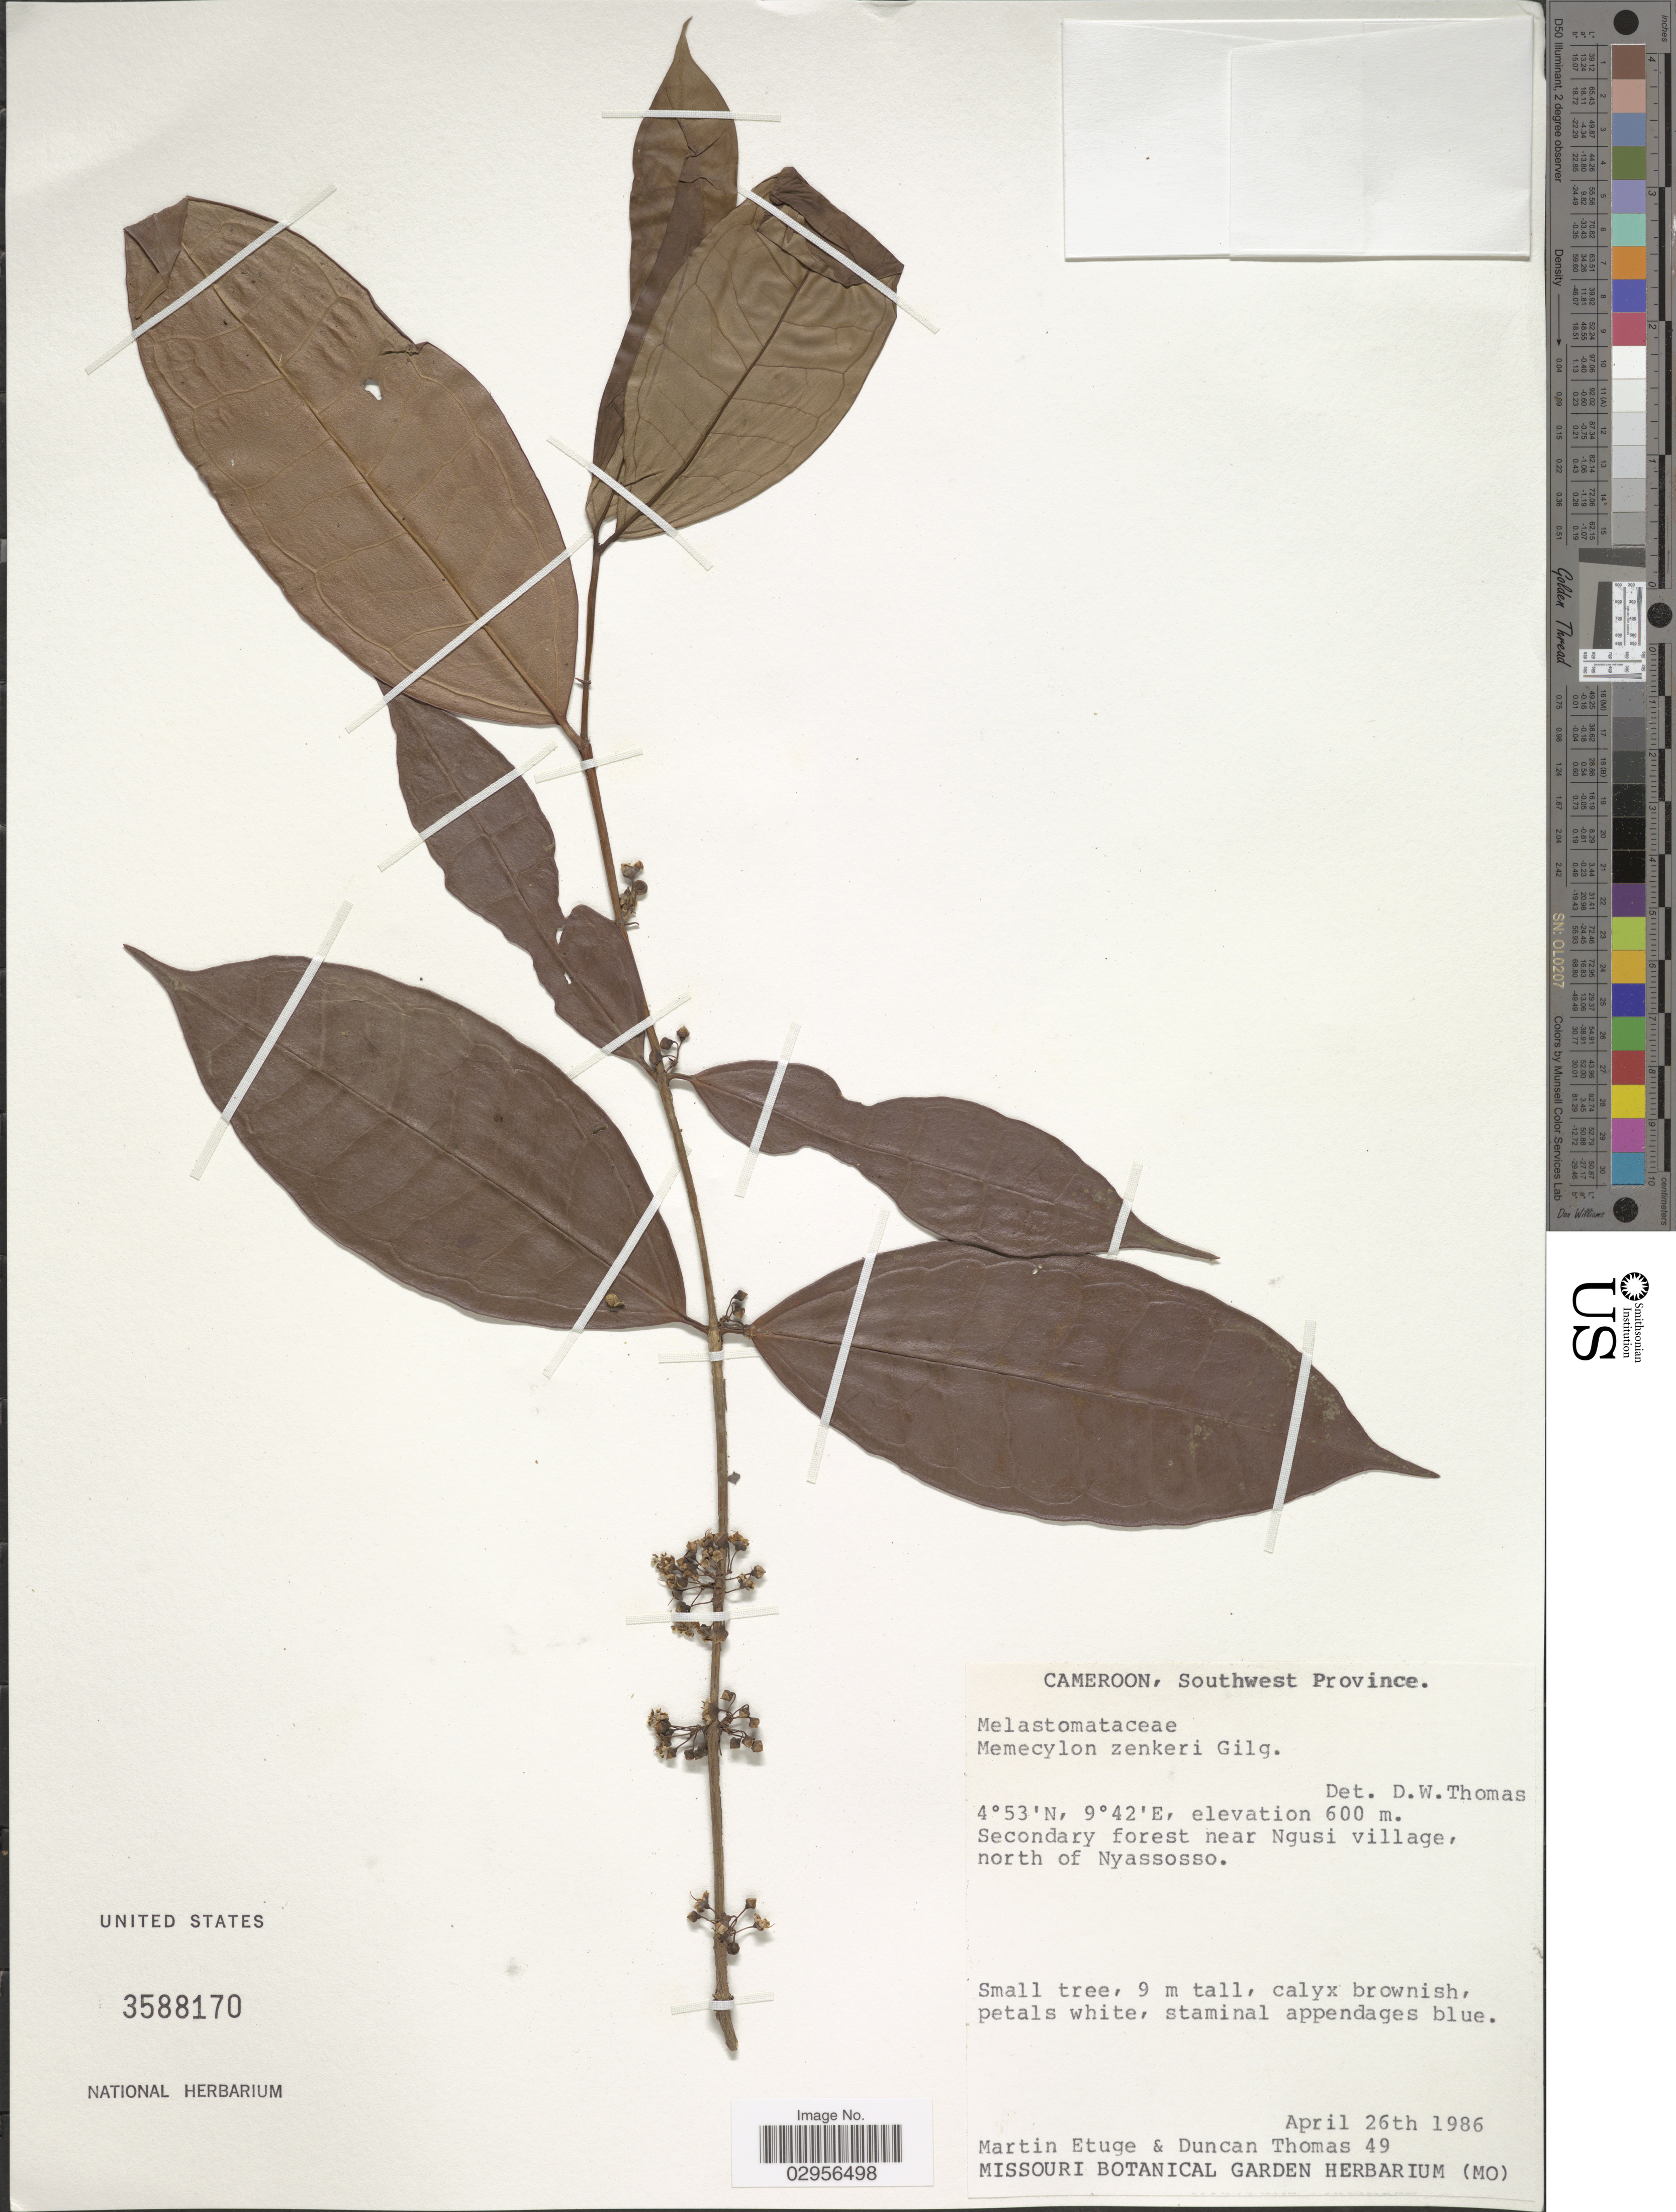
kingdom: Plantae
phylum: Tracheophyta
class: Magnoliopsida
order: Myrtales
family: Melastomataceae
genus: Memecylon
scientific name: Memecylon zenkeri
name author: Gilg in Engl.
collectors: M. Etuge & D. W. Thomas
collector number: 49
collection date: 1986-04-26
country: Cameroon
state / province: Sud-Ouest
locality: Southwest Province, Secondary forest near Ngusi village, north of Nyassosso.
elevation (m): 600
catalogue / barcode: US 3588170